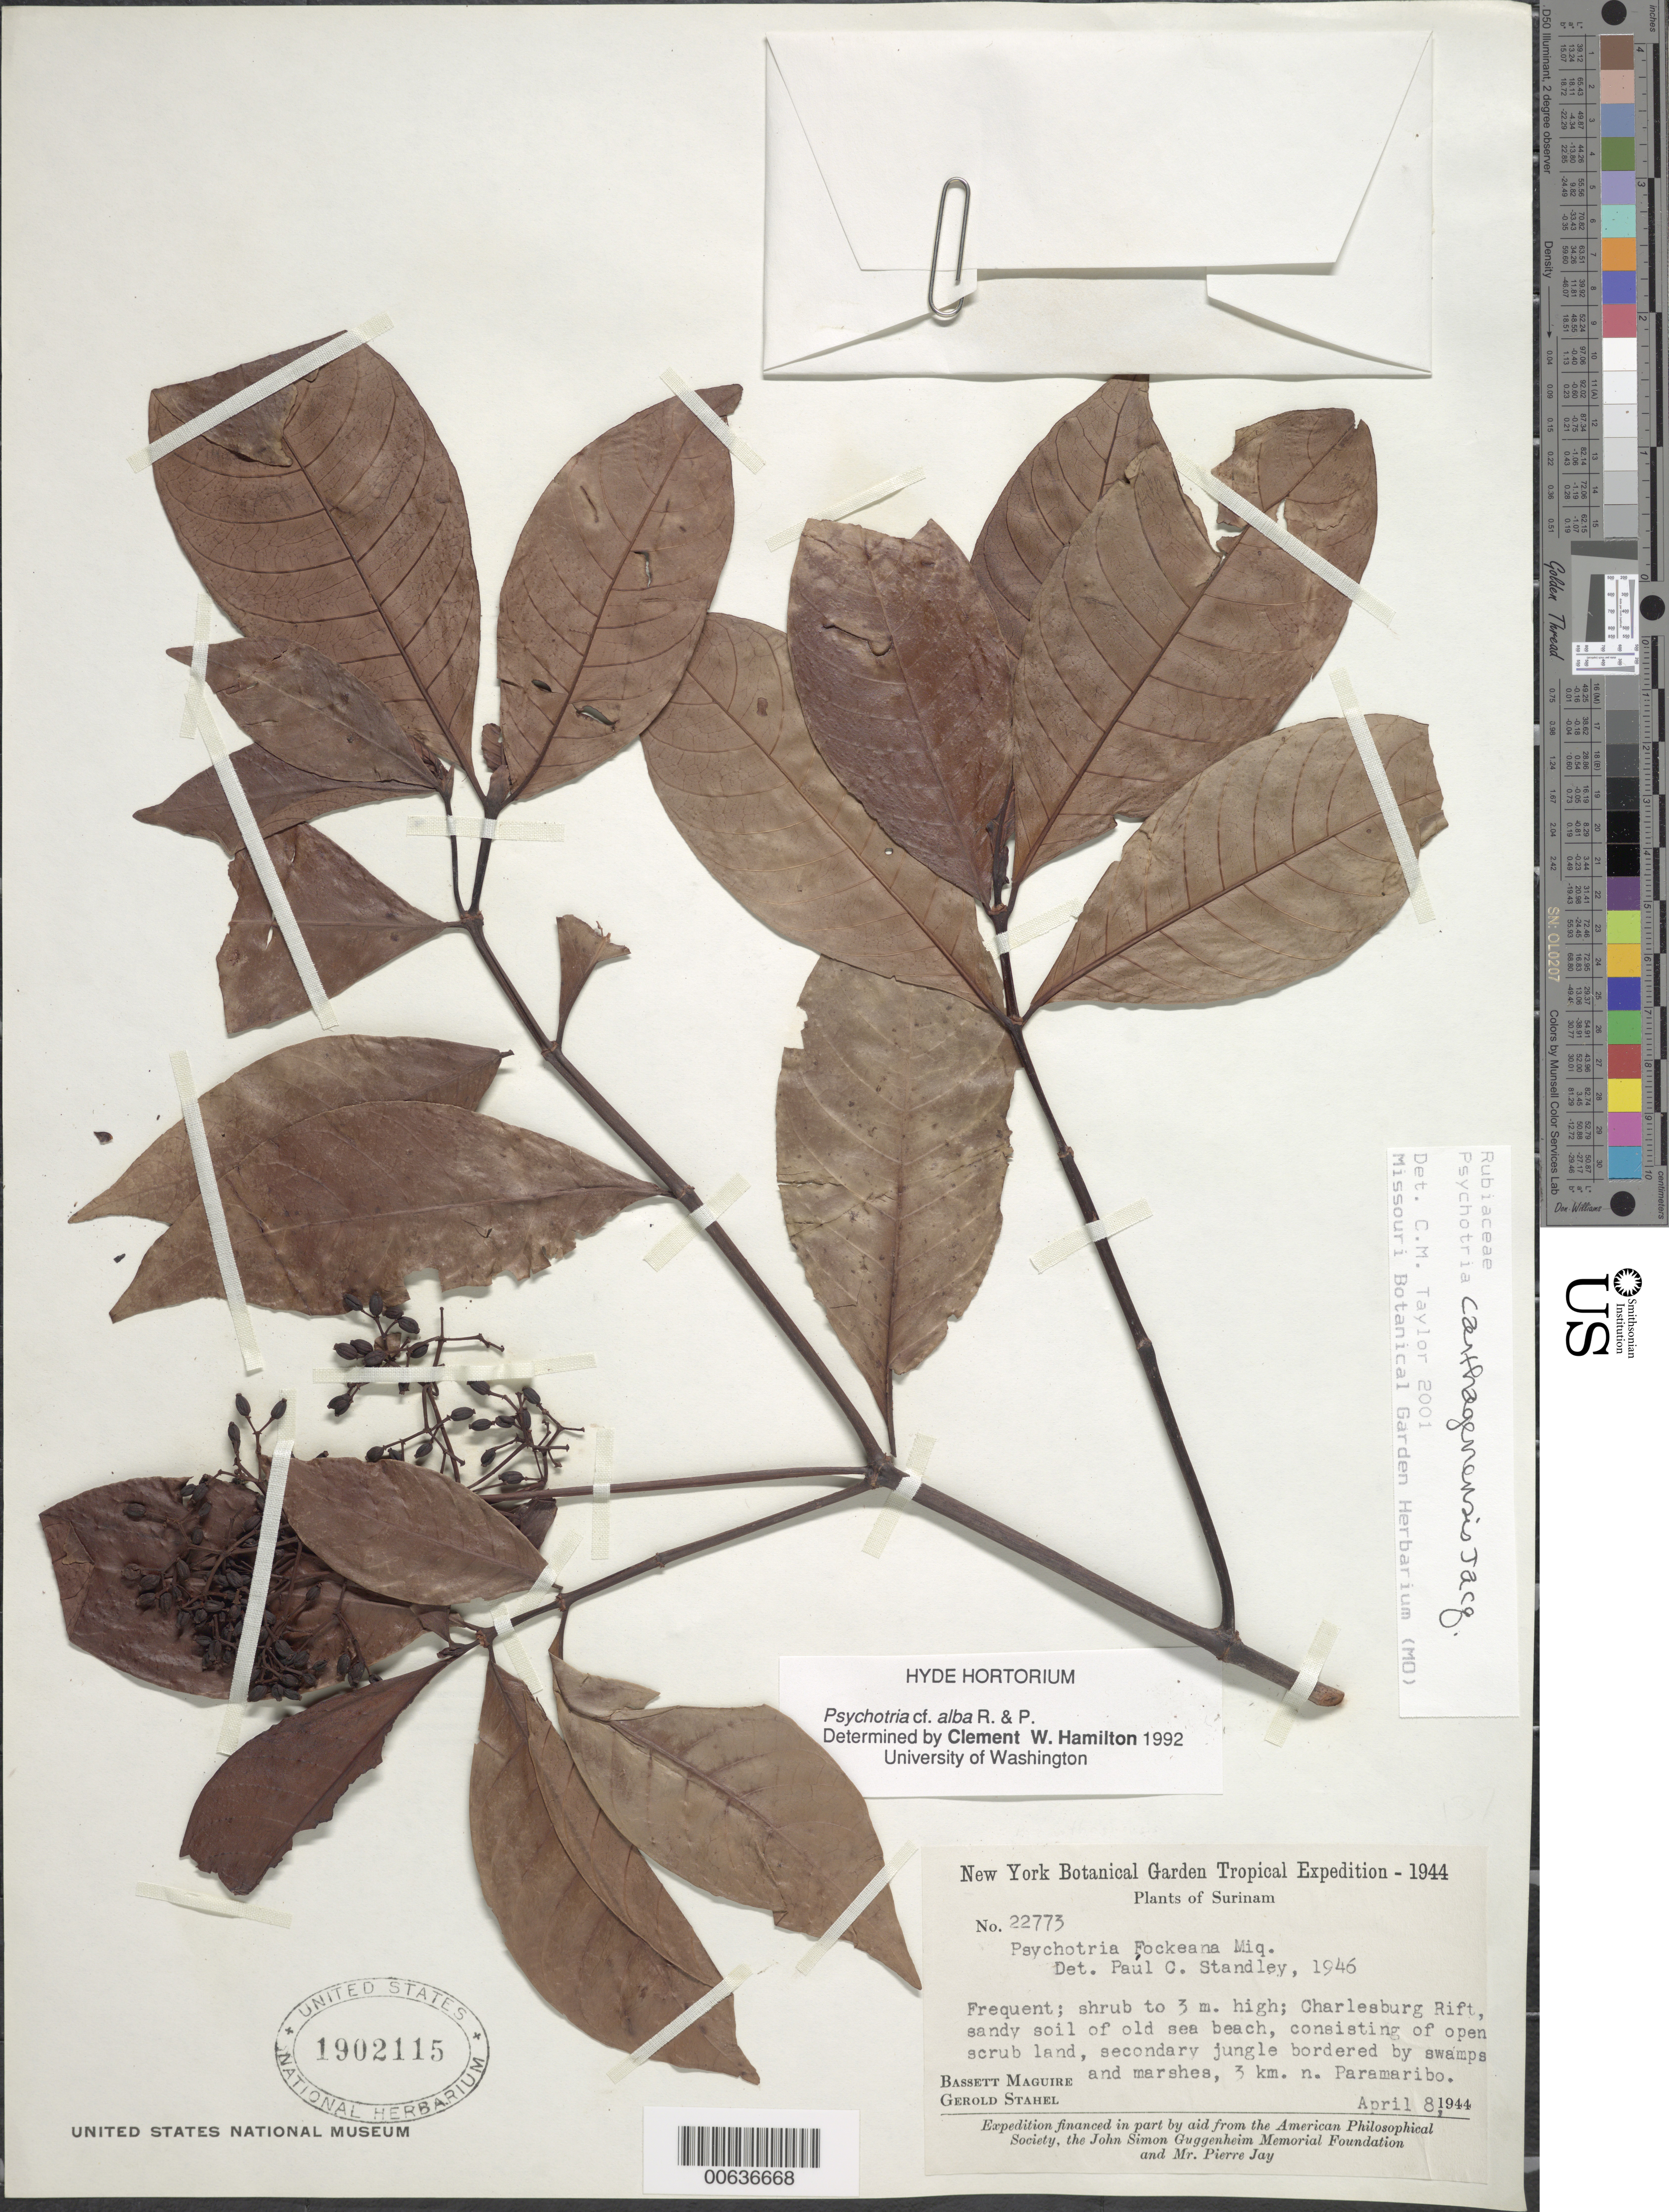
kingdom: Plantae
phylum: Tracheophyta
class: Magnoliopsida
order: Gentianales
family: Rubiaceae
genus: Psychotria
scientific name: Psychotria carthagenensis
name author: Jacq.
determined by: Taylor, Charlotte M.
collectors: B. Maguire & G. Stahel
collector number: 22773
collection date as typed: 8-Apr-44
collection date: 1944-04-08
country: Suriname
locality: Paramaribo, 3 km N of, Charlesburg Rift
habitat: Sandy soil of old sea beach, consisting of open scrub land, secondary jungle bordere by swamps and marshes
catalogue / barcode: US 1902115